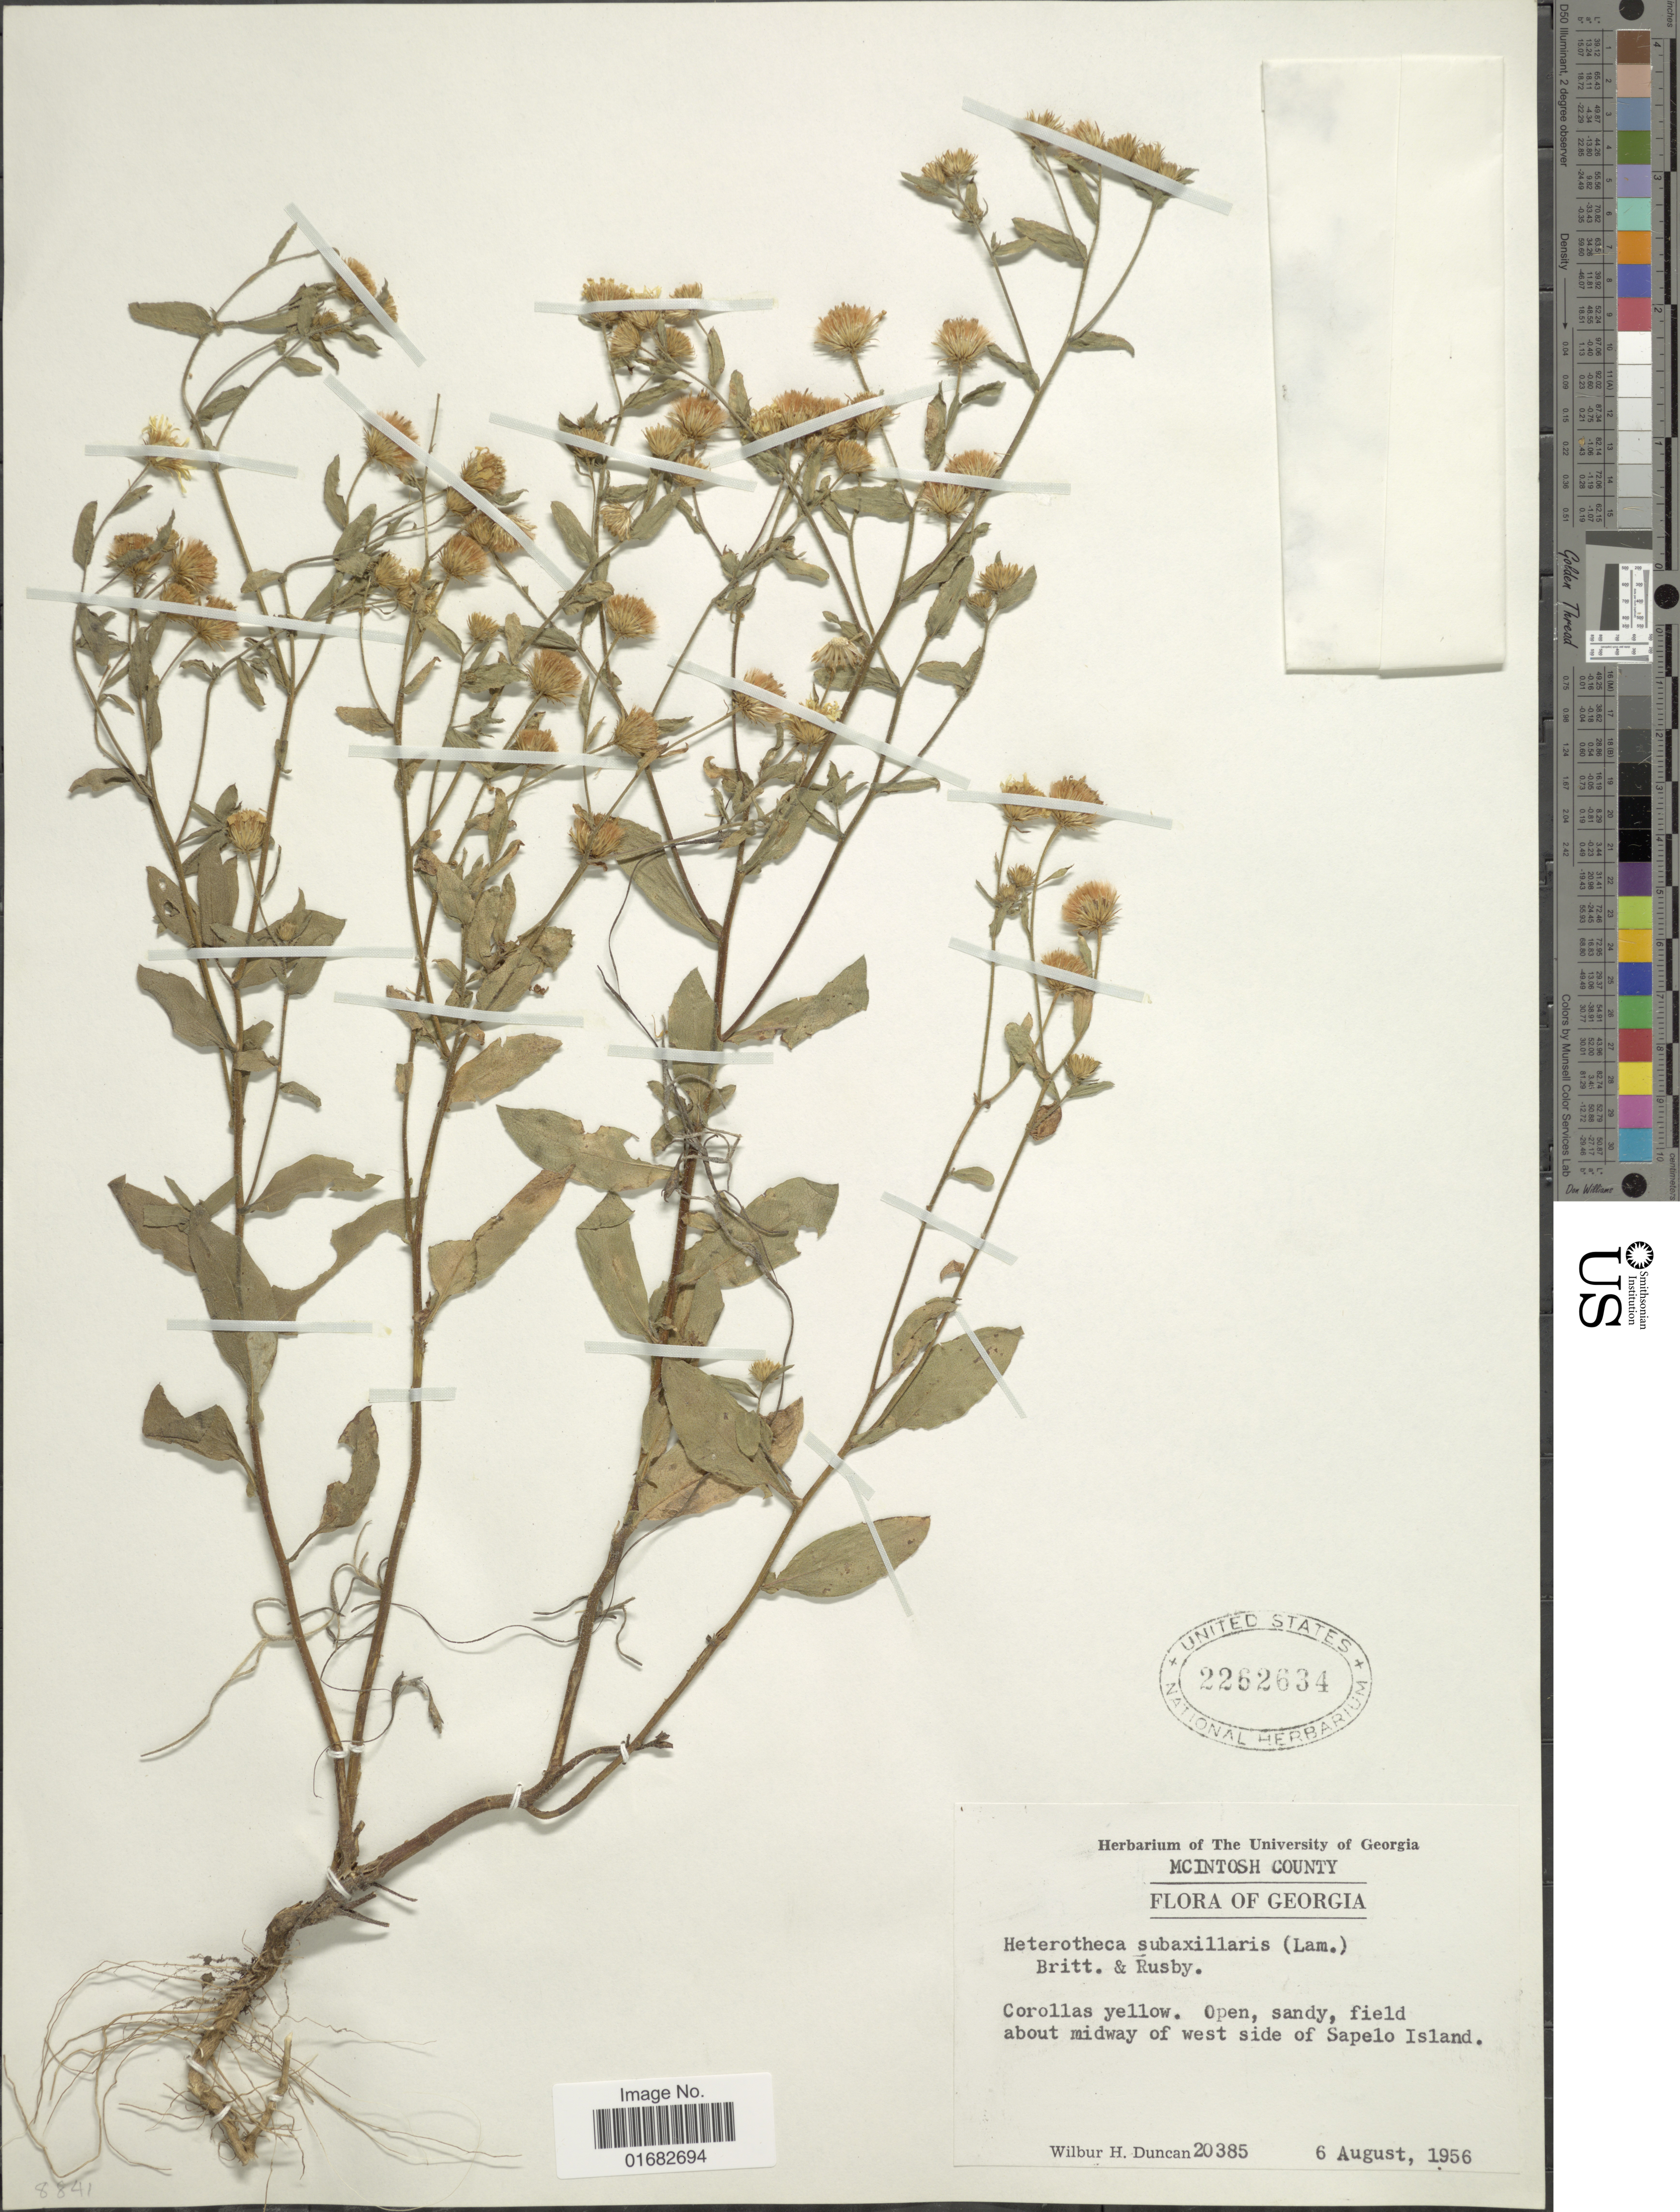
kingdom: Plantae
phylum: Tracheophyta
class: Magnoliopsida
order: Asterales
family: Asteraceae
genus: Heterotheca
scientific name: Heterotheca subaxillaris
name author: (Lam.) Britton & Rusby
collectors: W. H. Duncan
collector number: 20385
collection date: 1956-08-06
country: United States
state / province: Georgia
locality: West side of Sapelo Island. McIntosh County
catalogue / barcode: US 2262634